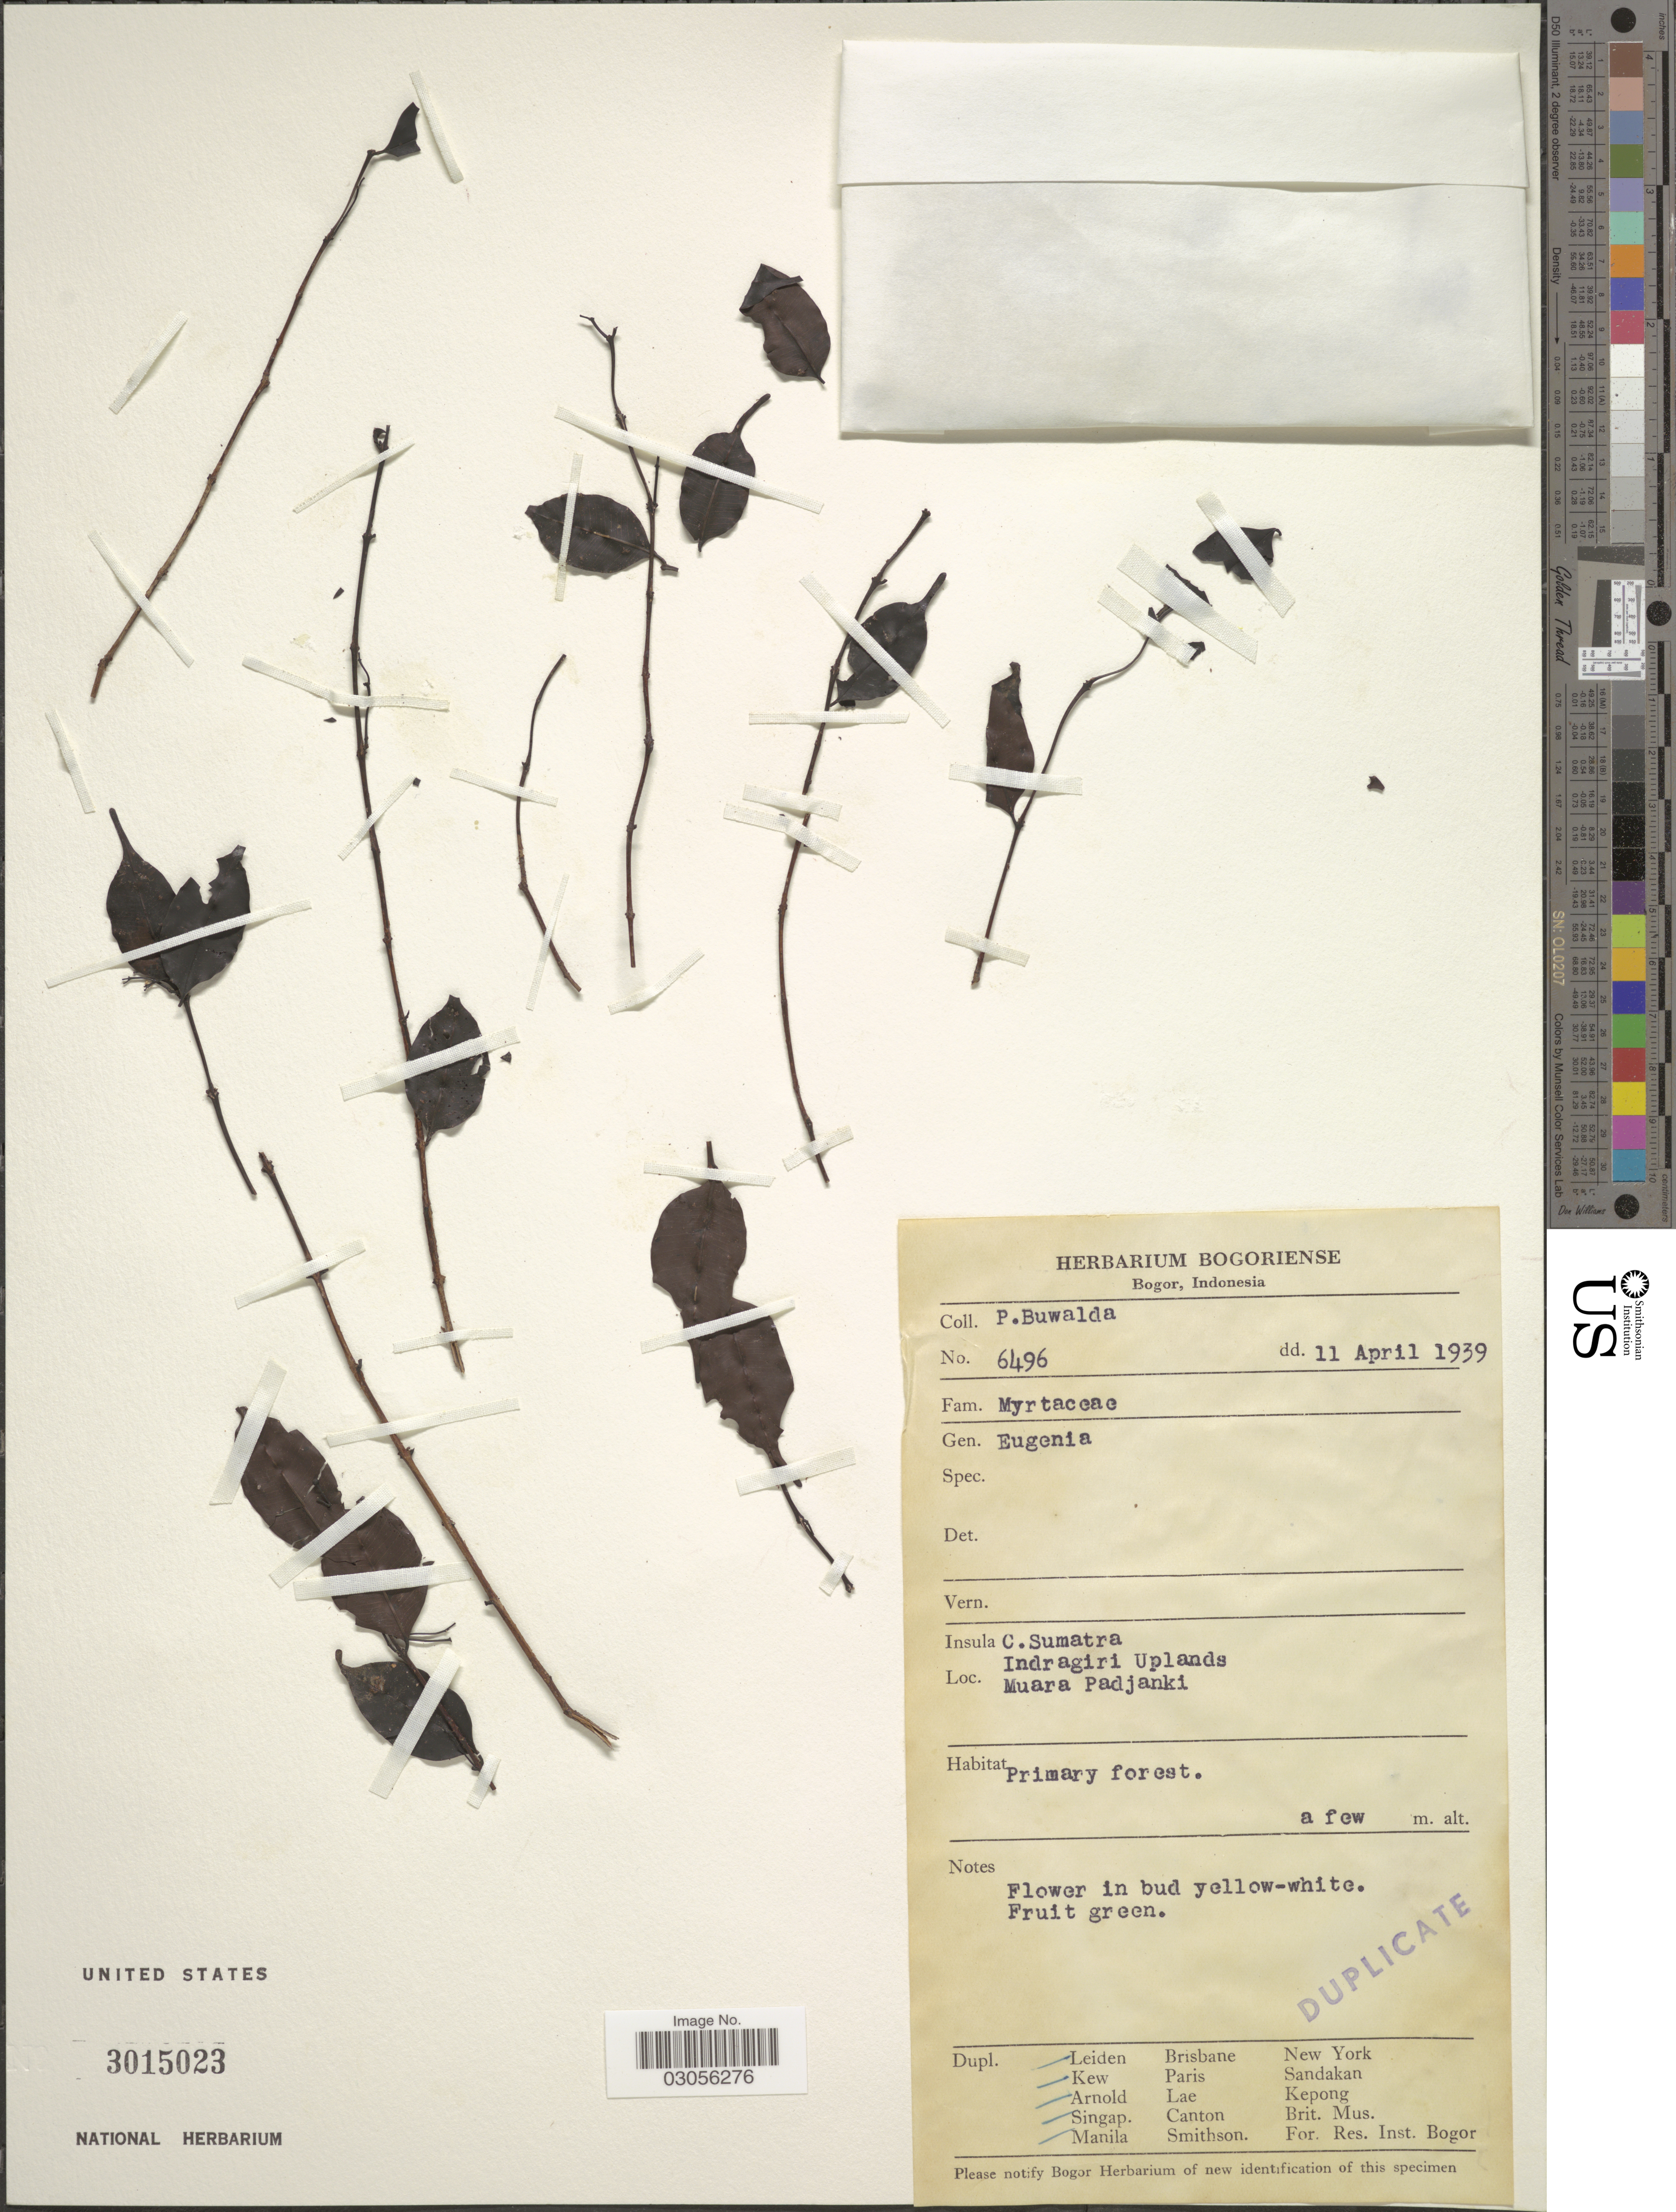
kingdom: Plantae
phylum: Tracheophyta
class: Magnoliopsida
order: Myrtales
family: Myrtaceae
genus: Syzygium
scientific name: Syzygium sp.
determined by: Strong, M. T., (US), Smithsonian Institution - National Museum of Natural History (UNITED STATES)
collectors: P. Buwalda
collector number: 6496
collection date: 1939-04-11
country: Indonesia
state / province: Sumatra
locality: Insula C. Sumatra. Indragiri Uplands. Muara Padjanki.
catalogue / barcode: US 3015023